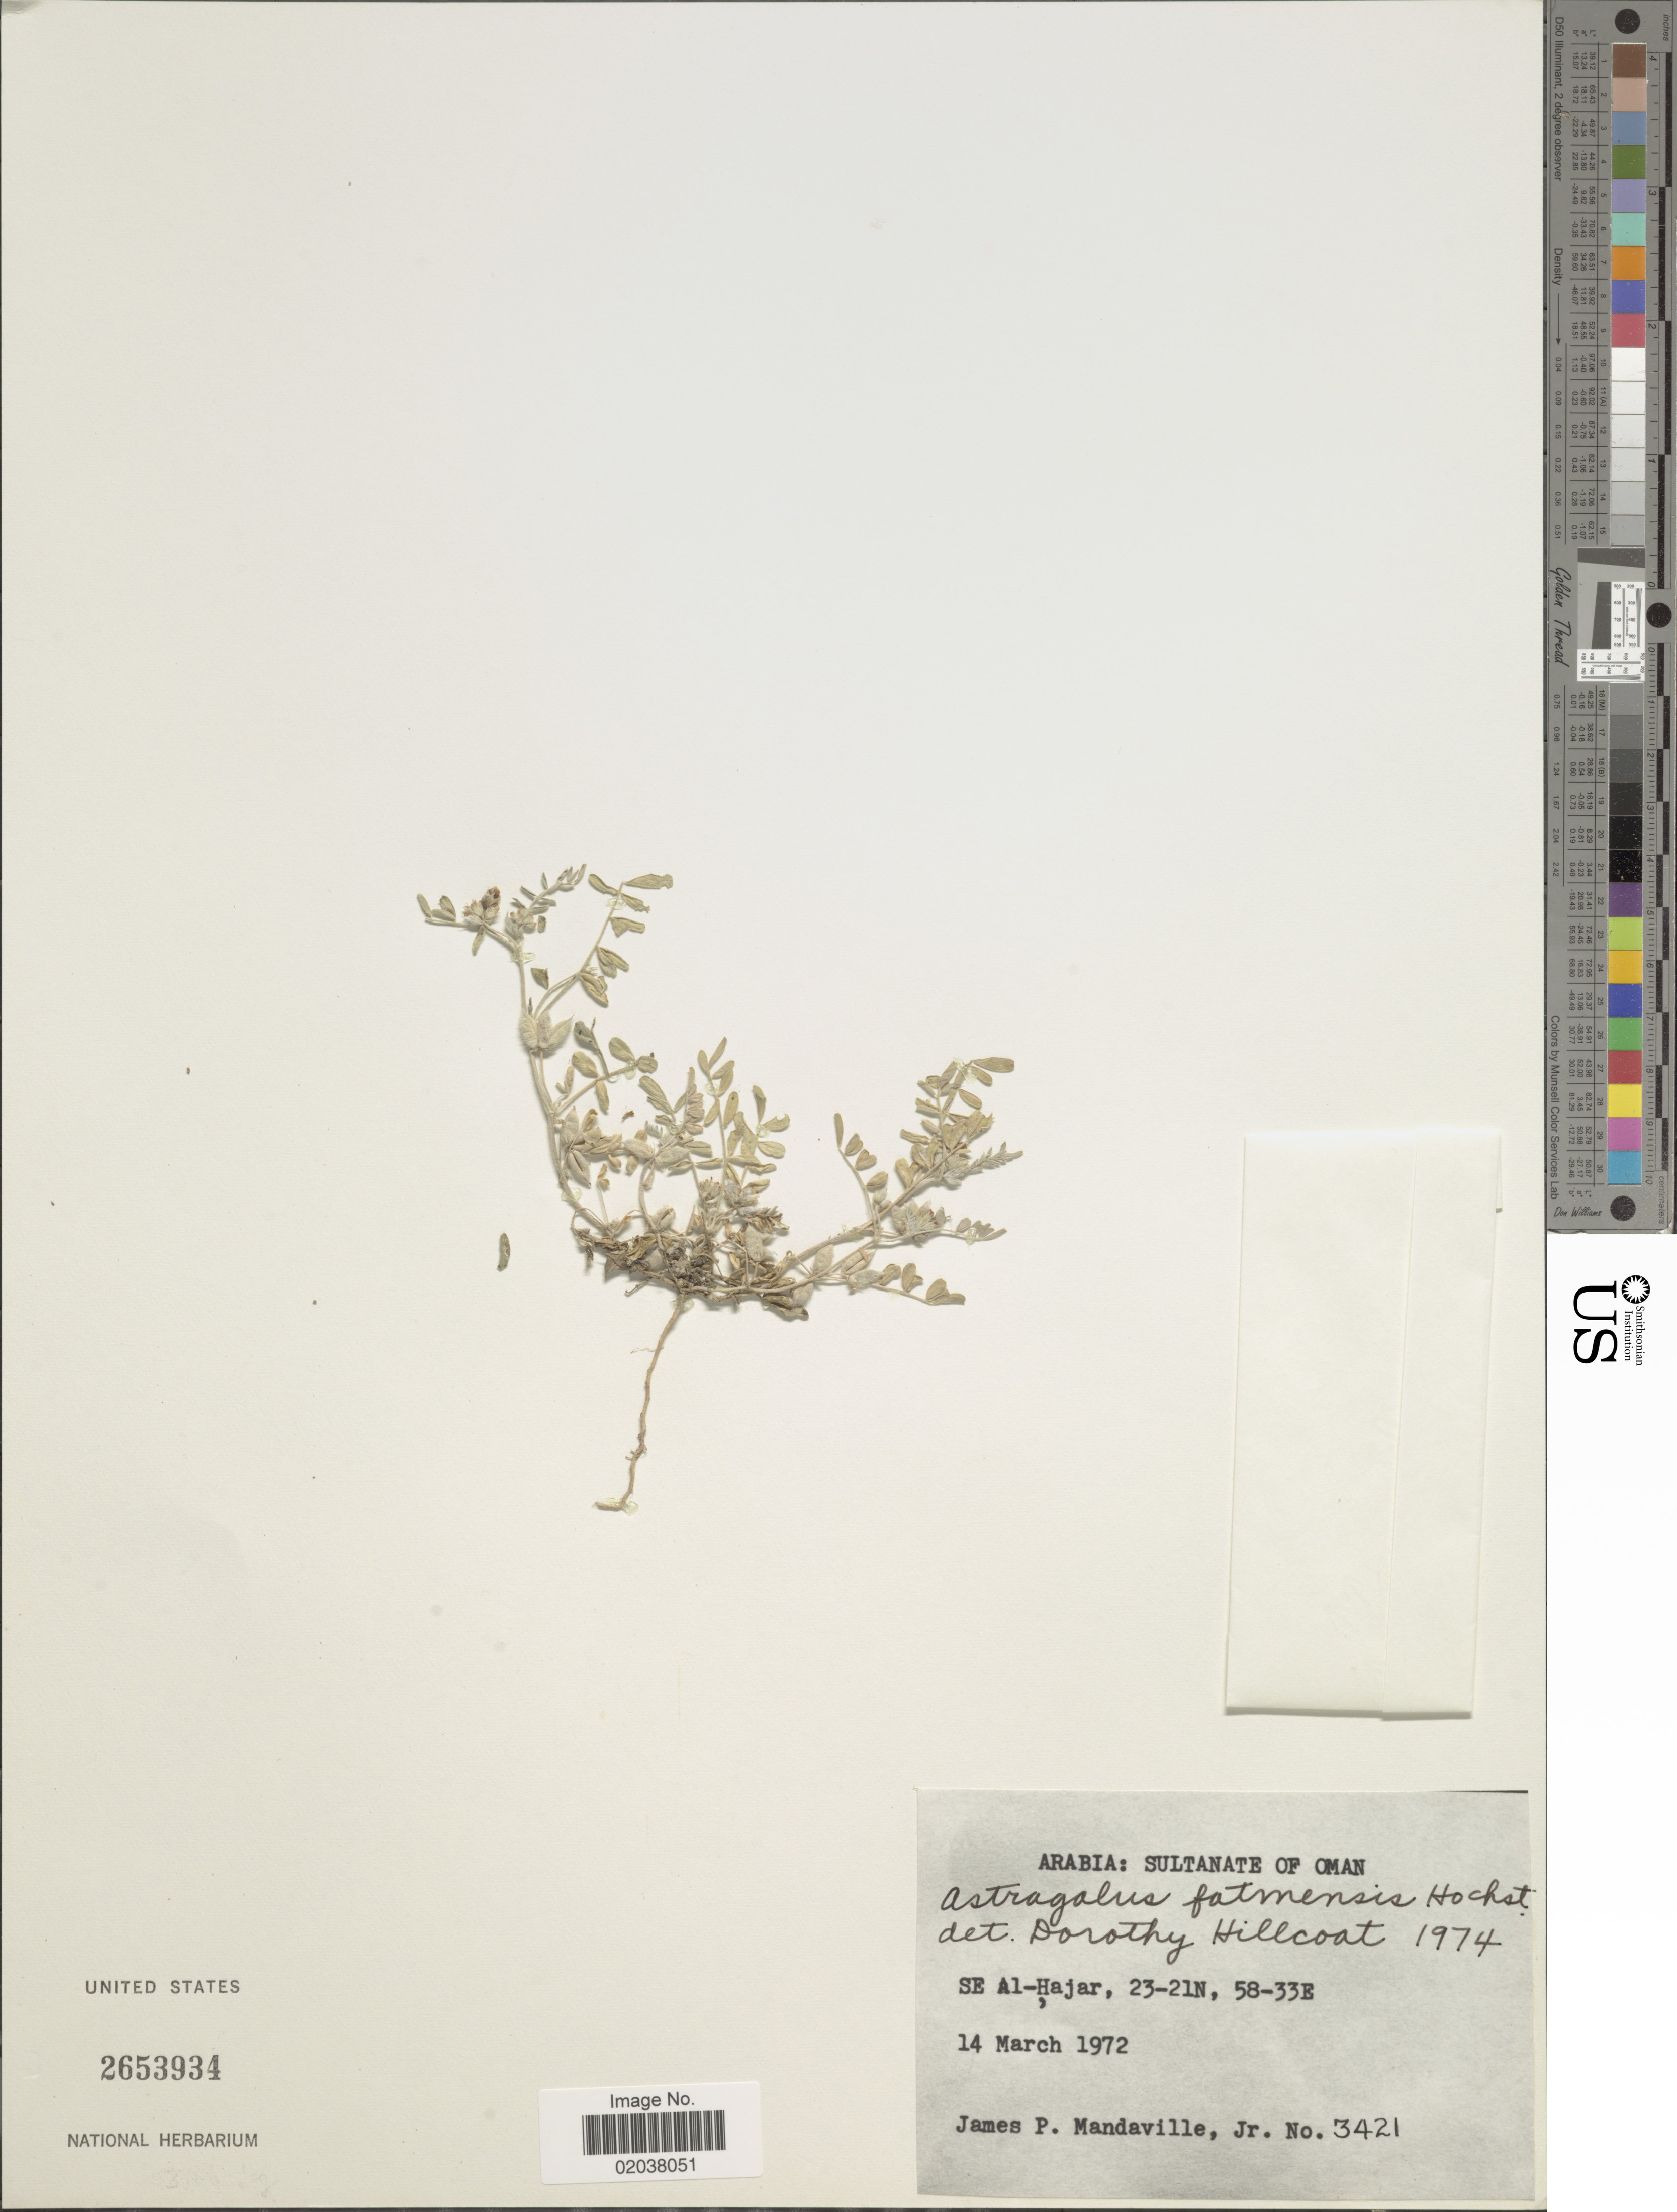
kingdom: Plantae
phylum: Tracheophyta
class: Magnoliopsida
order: Fabales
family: Fabaceae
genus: Astragalus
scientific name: Astragalus fatimensis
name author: Chiov.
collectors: J. Mandaville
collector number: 3421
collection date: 1972-03-14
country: Oman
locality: Arabia: Sultanate of Oman. SE Al-Hajar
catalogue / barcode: US 2653934